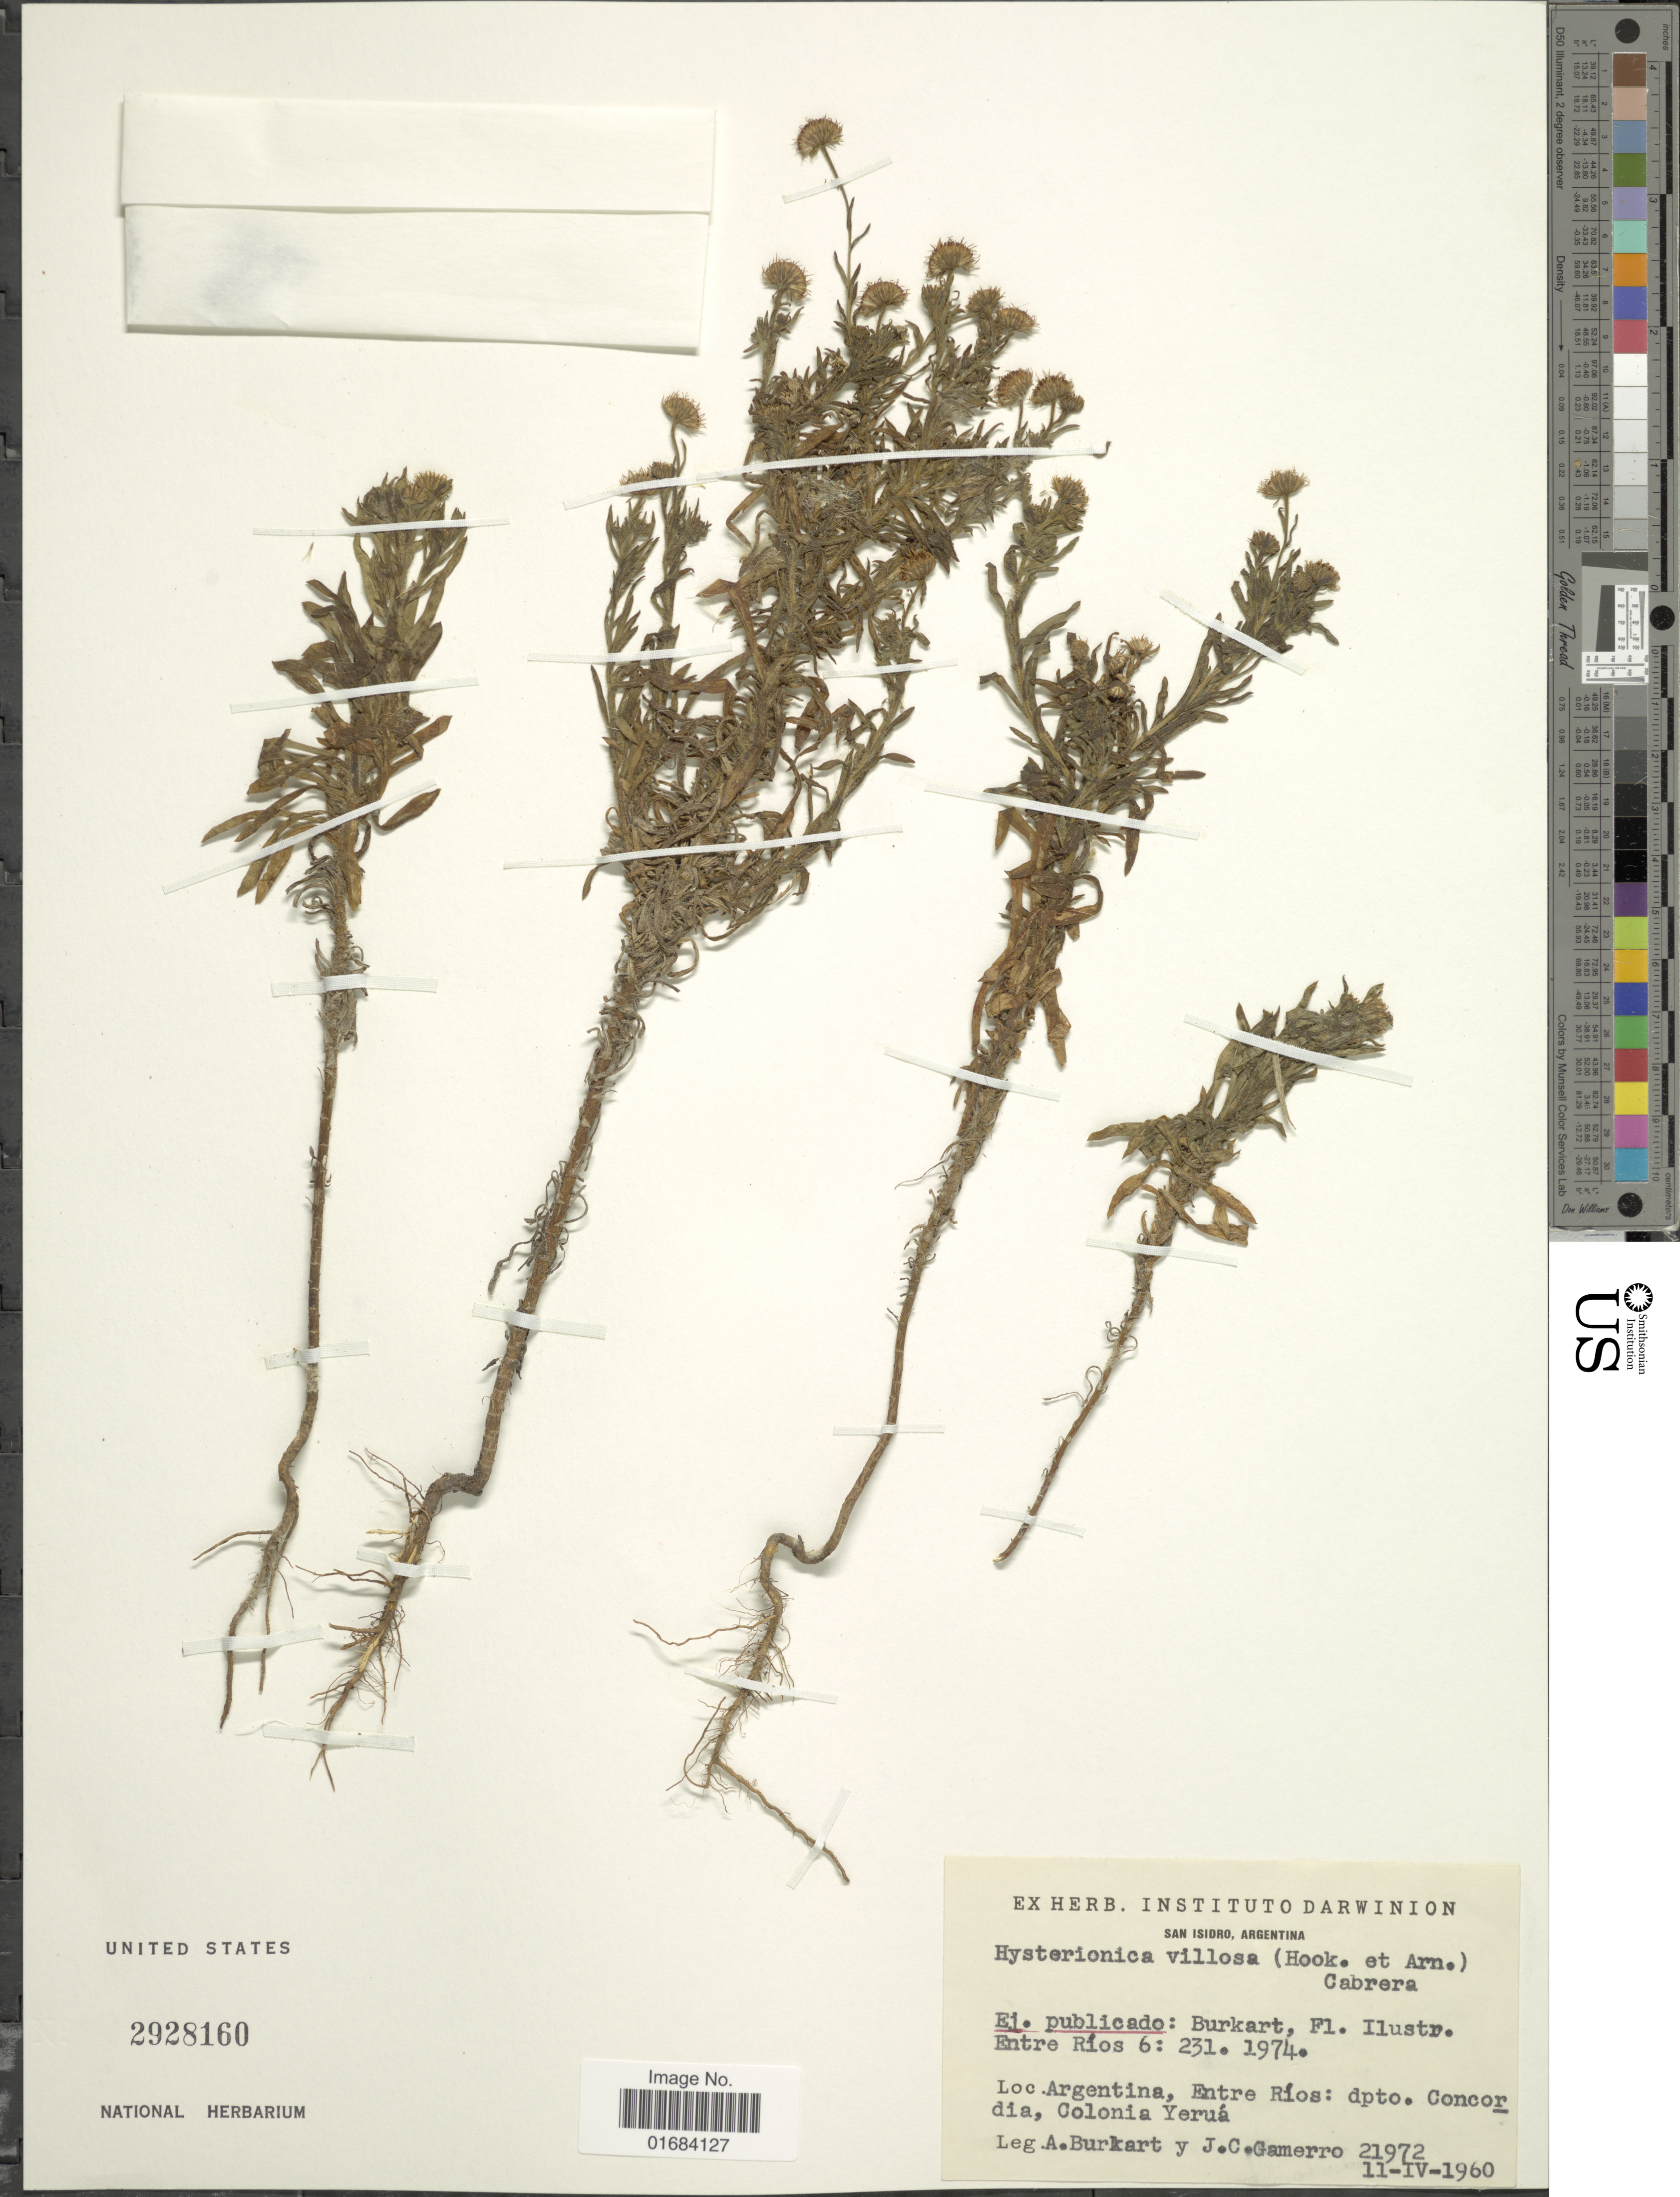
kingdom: Plantae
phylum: Tracheophyta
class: Magnoliopsida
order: Asterales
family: Asteraceae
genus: Hysterionica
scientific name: Hysterionica villosa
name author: (Hook. & Arn.) Cabrera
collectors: A. E. Burkart & J. Gamerro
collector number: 21972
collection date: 1960-04-11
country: Argentina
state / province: Entre Rios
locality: Dpto. Concordia, Colonia Yeruá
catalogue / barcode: US 2928160